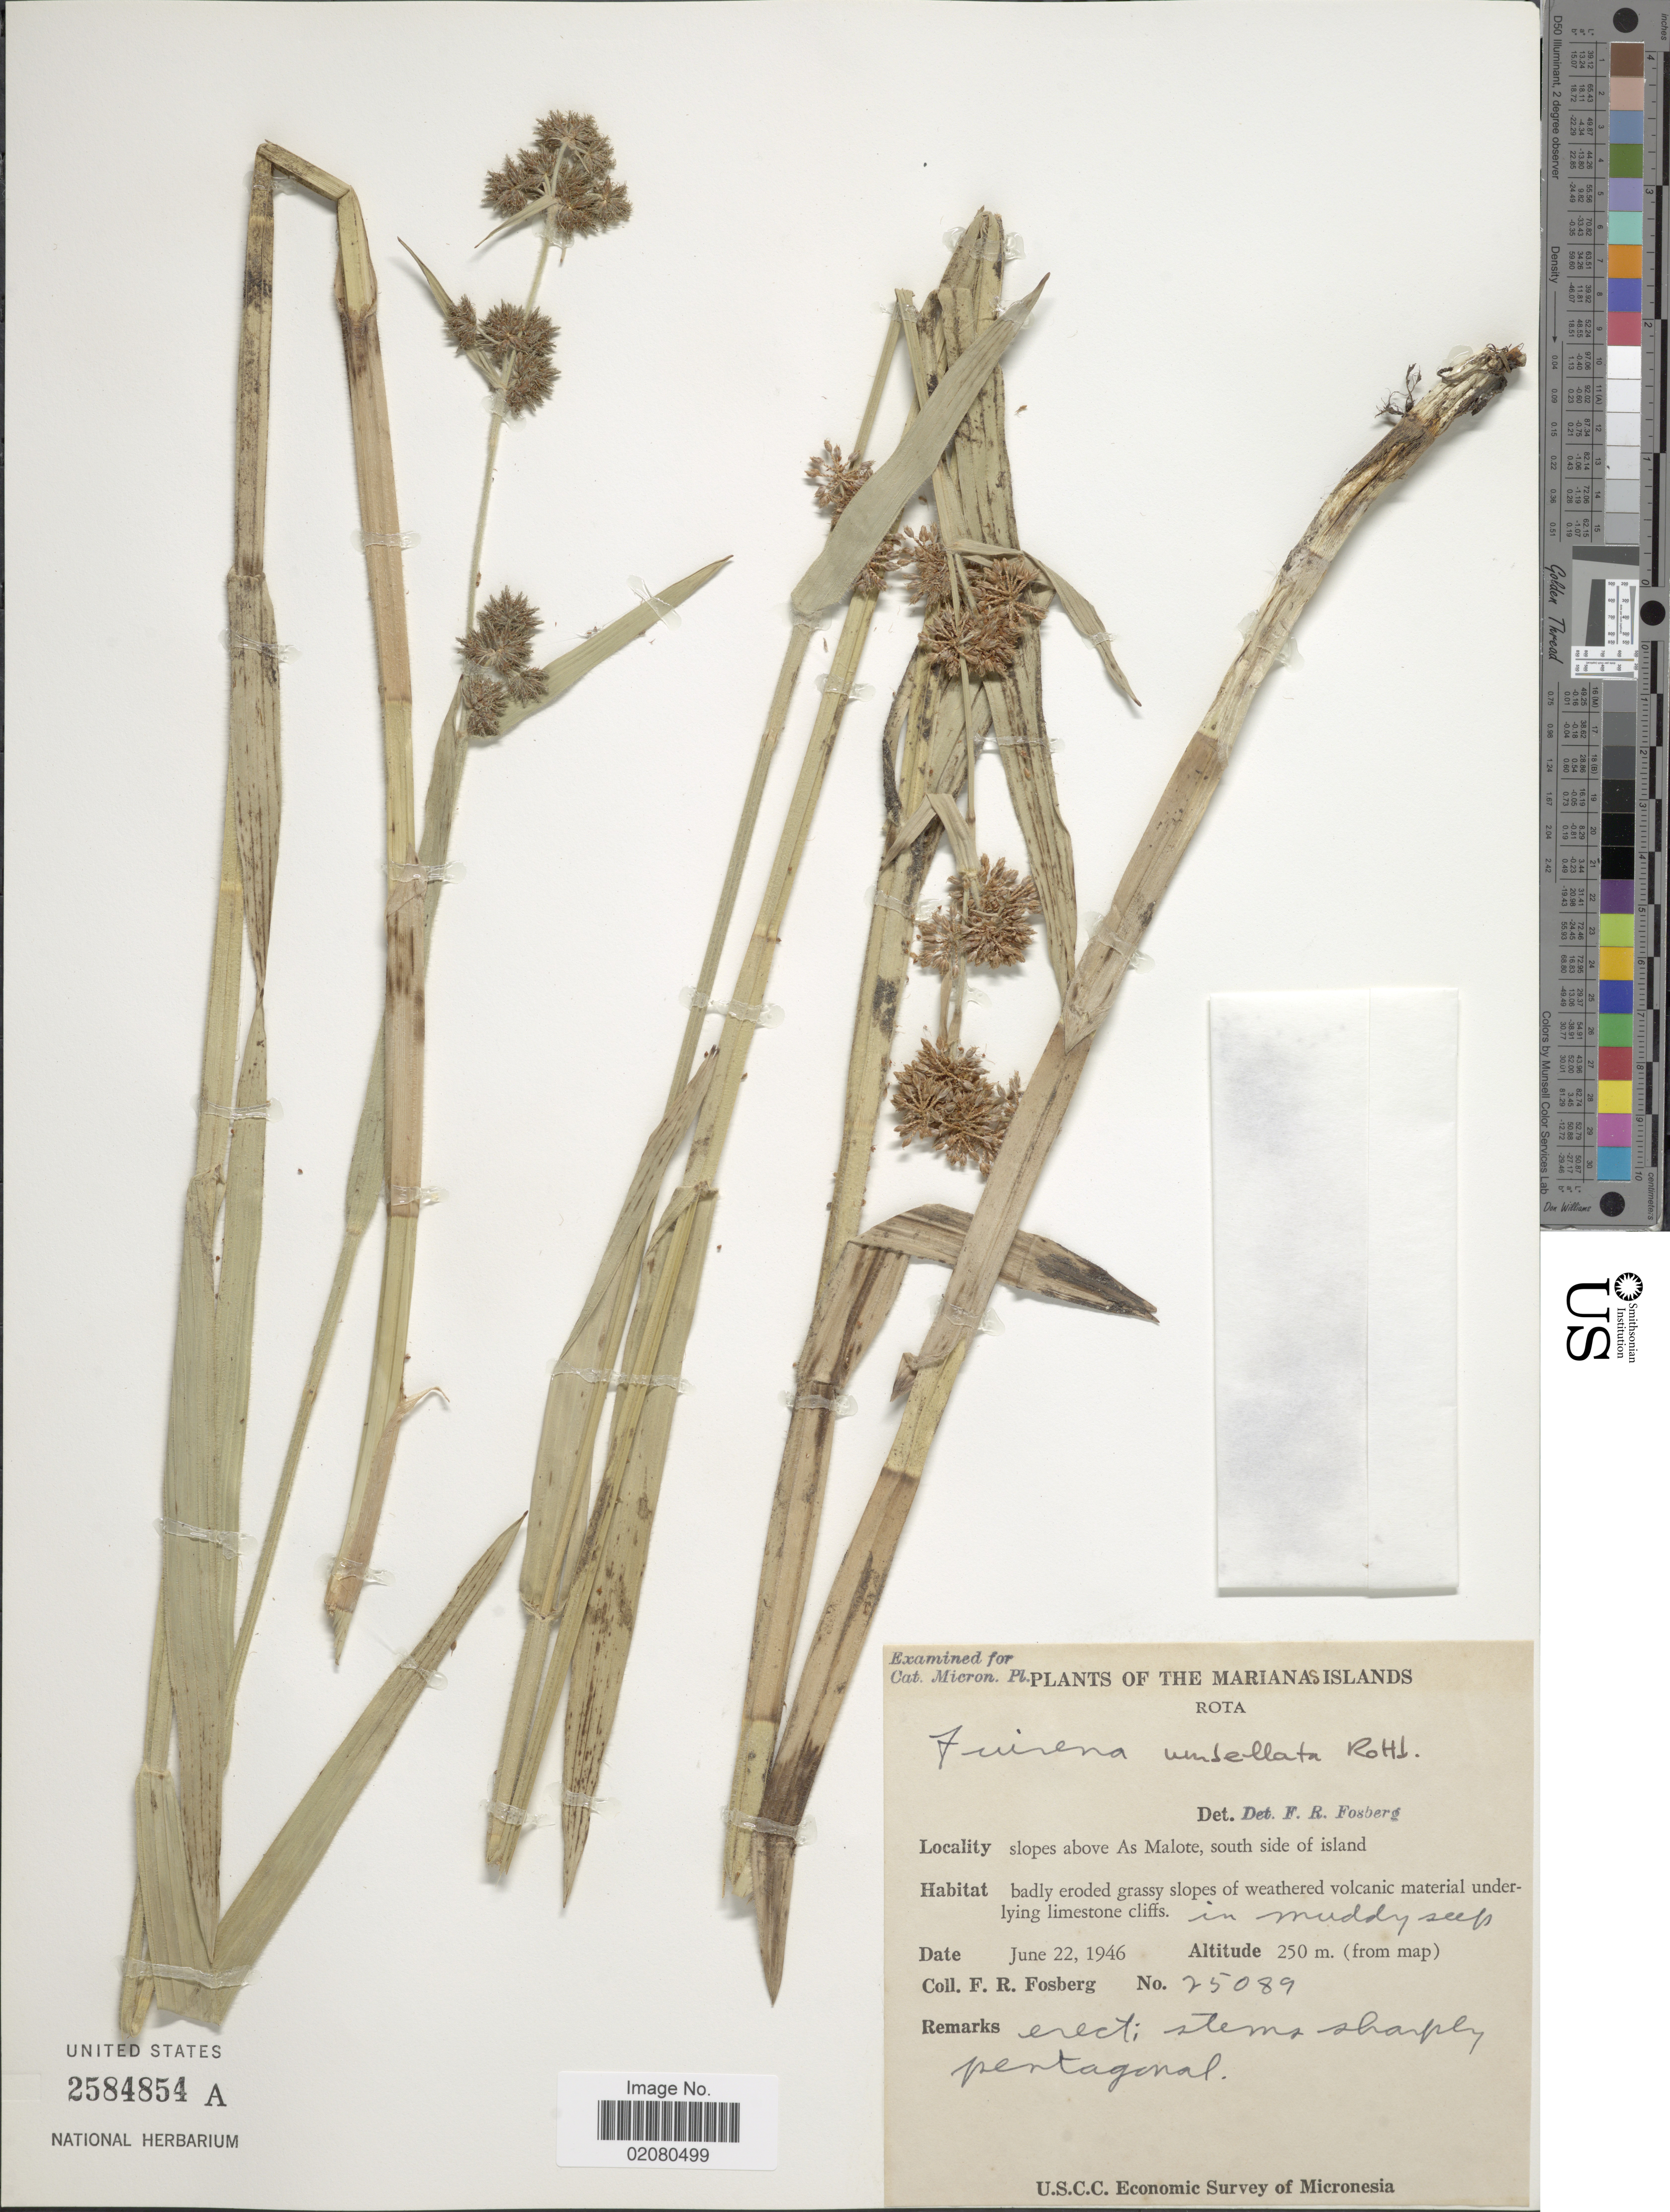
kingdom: Plantae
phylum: Tracheophyta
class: Liliopsida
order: Poales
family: Cyperaceae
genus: Fuirena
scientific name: Fuirena umbellata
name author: Rottb.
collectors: F. R. Fosberg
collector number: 25089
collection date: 1946-06-22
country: Northern Mariana Islands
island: Rota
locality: Rota, slopes above As Malote, south side of island.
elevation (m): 250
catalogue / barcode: US 2584854A